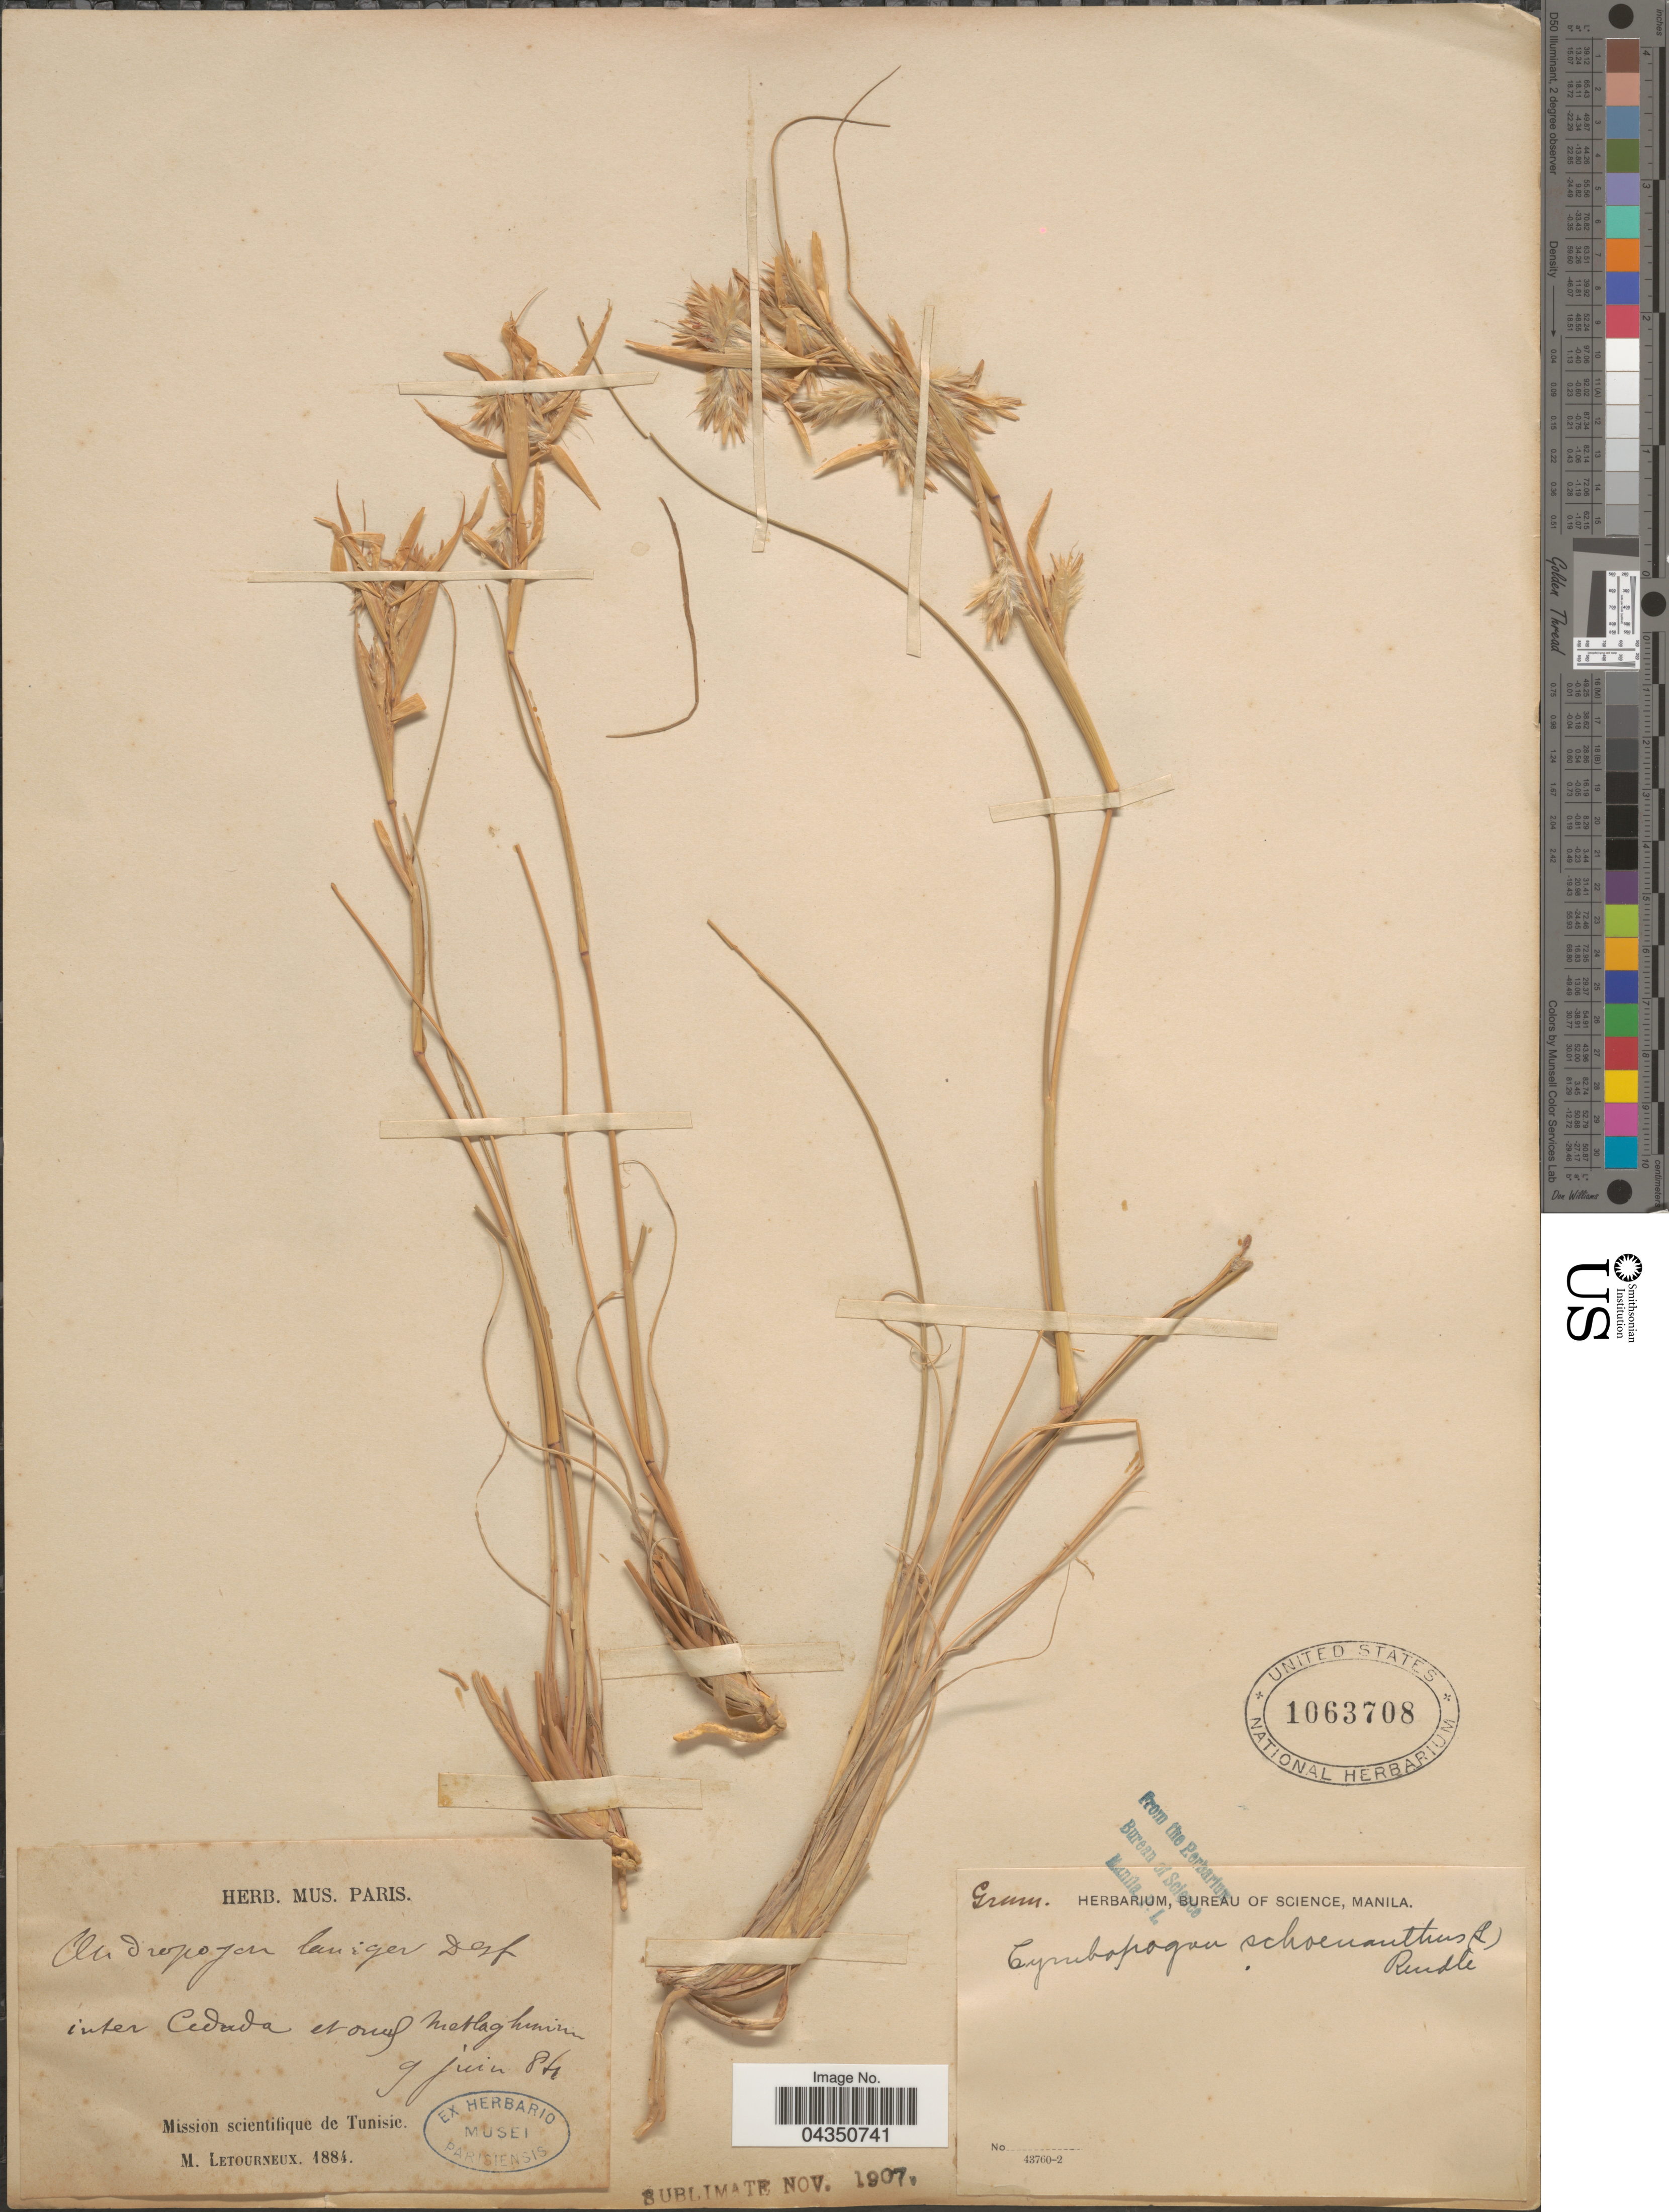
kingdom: Plantae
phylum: Tracheophyta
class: Liliopsida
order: Poales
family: Poaceae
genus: Cymbopogon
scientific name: Cymbopogon schoenanthus subsp. proximus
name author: (Hochst. ex A. Rich.) Maire & Weiller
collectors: M. Letourneux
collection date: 1884-06-09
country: Tunisia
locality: Inter Cedada et [illegible text]. Mission scientifique de Tunisie.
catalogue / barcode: US 1063708